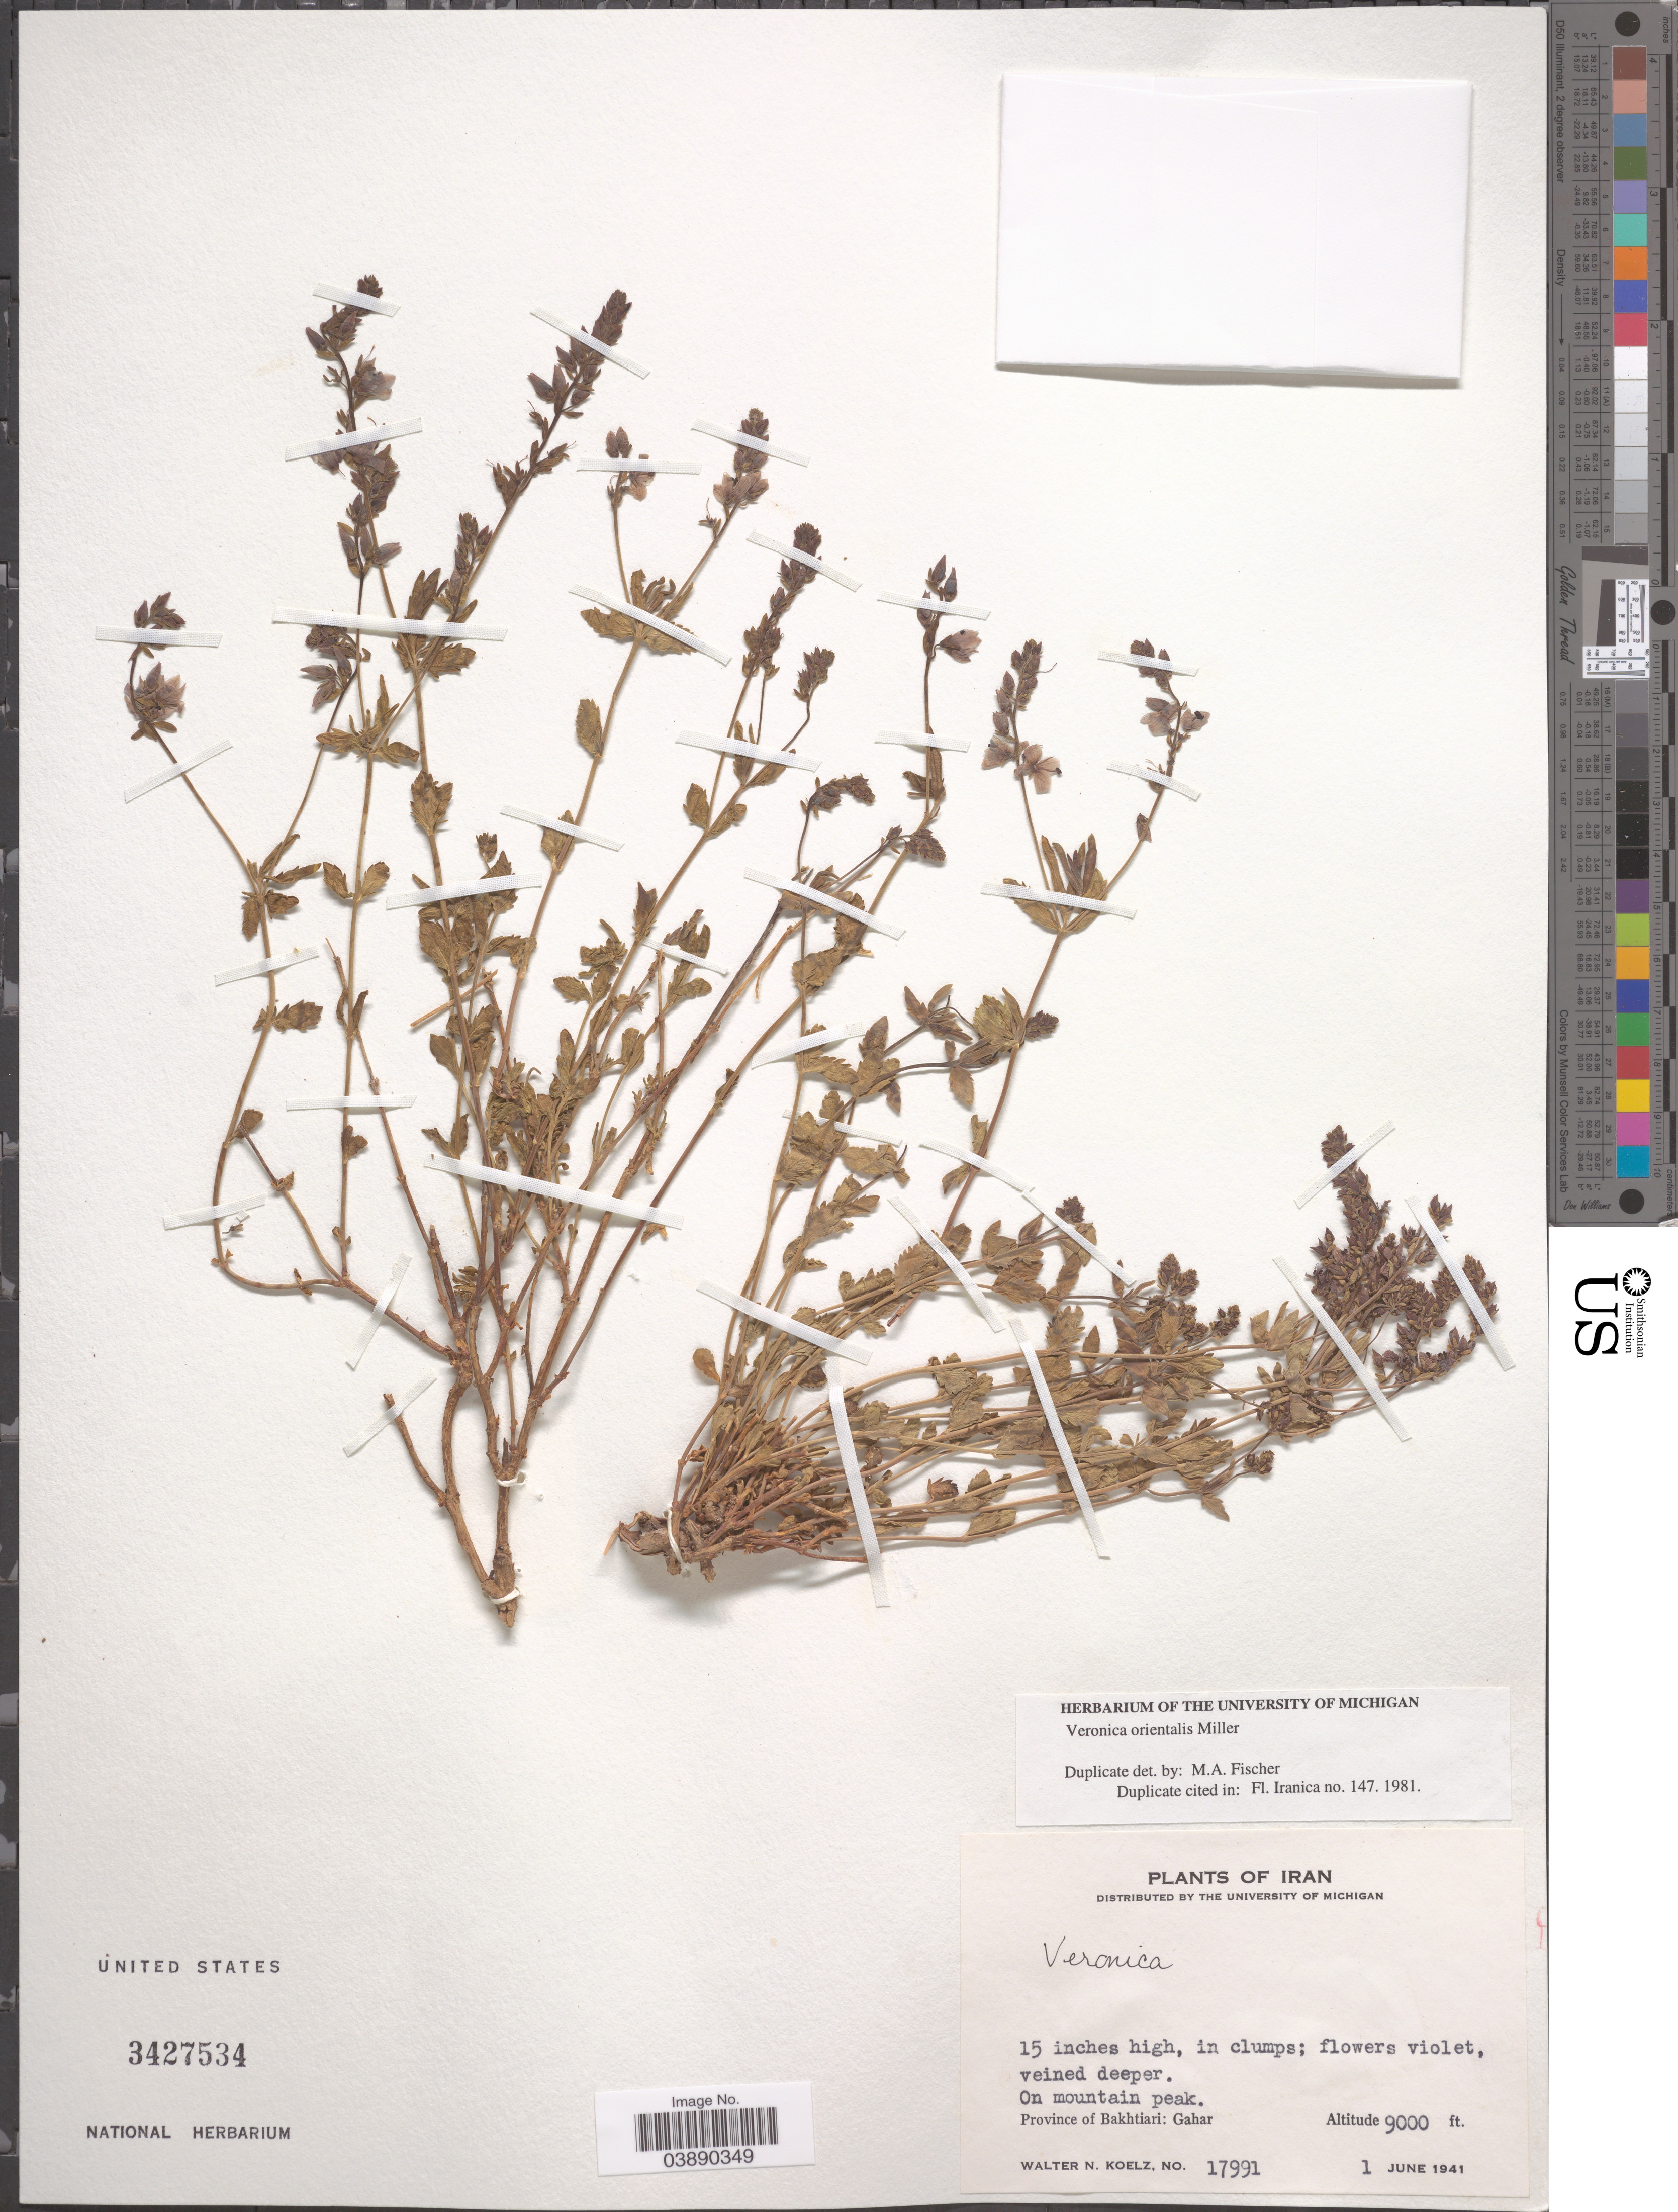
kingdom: Plantae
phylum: Tracheophyta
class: Magnoliopsida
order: Lamiales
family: Plantaginaceae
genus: Veronica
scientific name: Veronica orientalis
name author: Mill.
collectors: W. N. Koelz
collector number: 17991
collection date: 1941-06-01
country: Iran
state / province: Chahar Mahaal and Bakhtiari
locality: On mountain peak. Province of Bakhtiari: Gahar.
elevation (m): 2743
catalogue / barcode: US 3427534